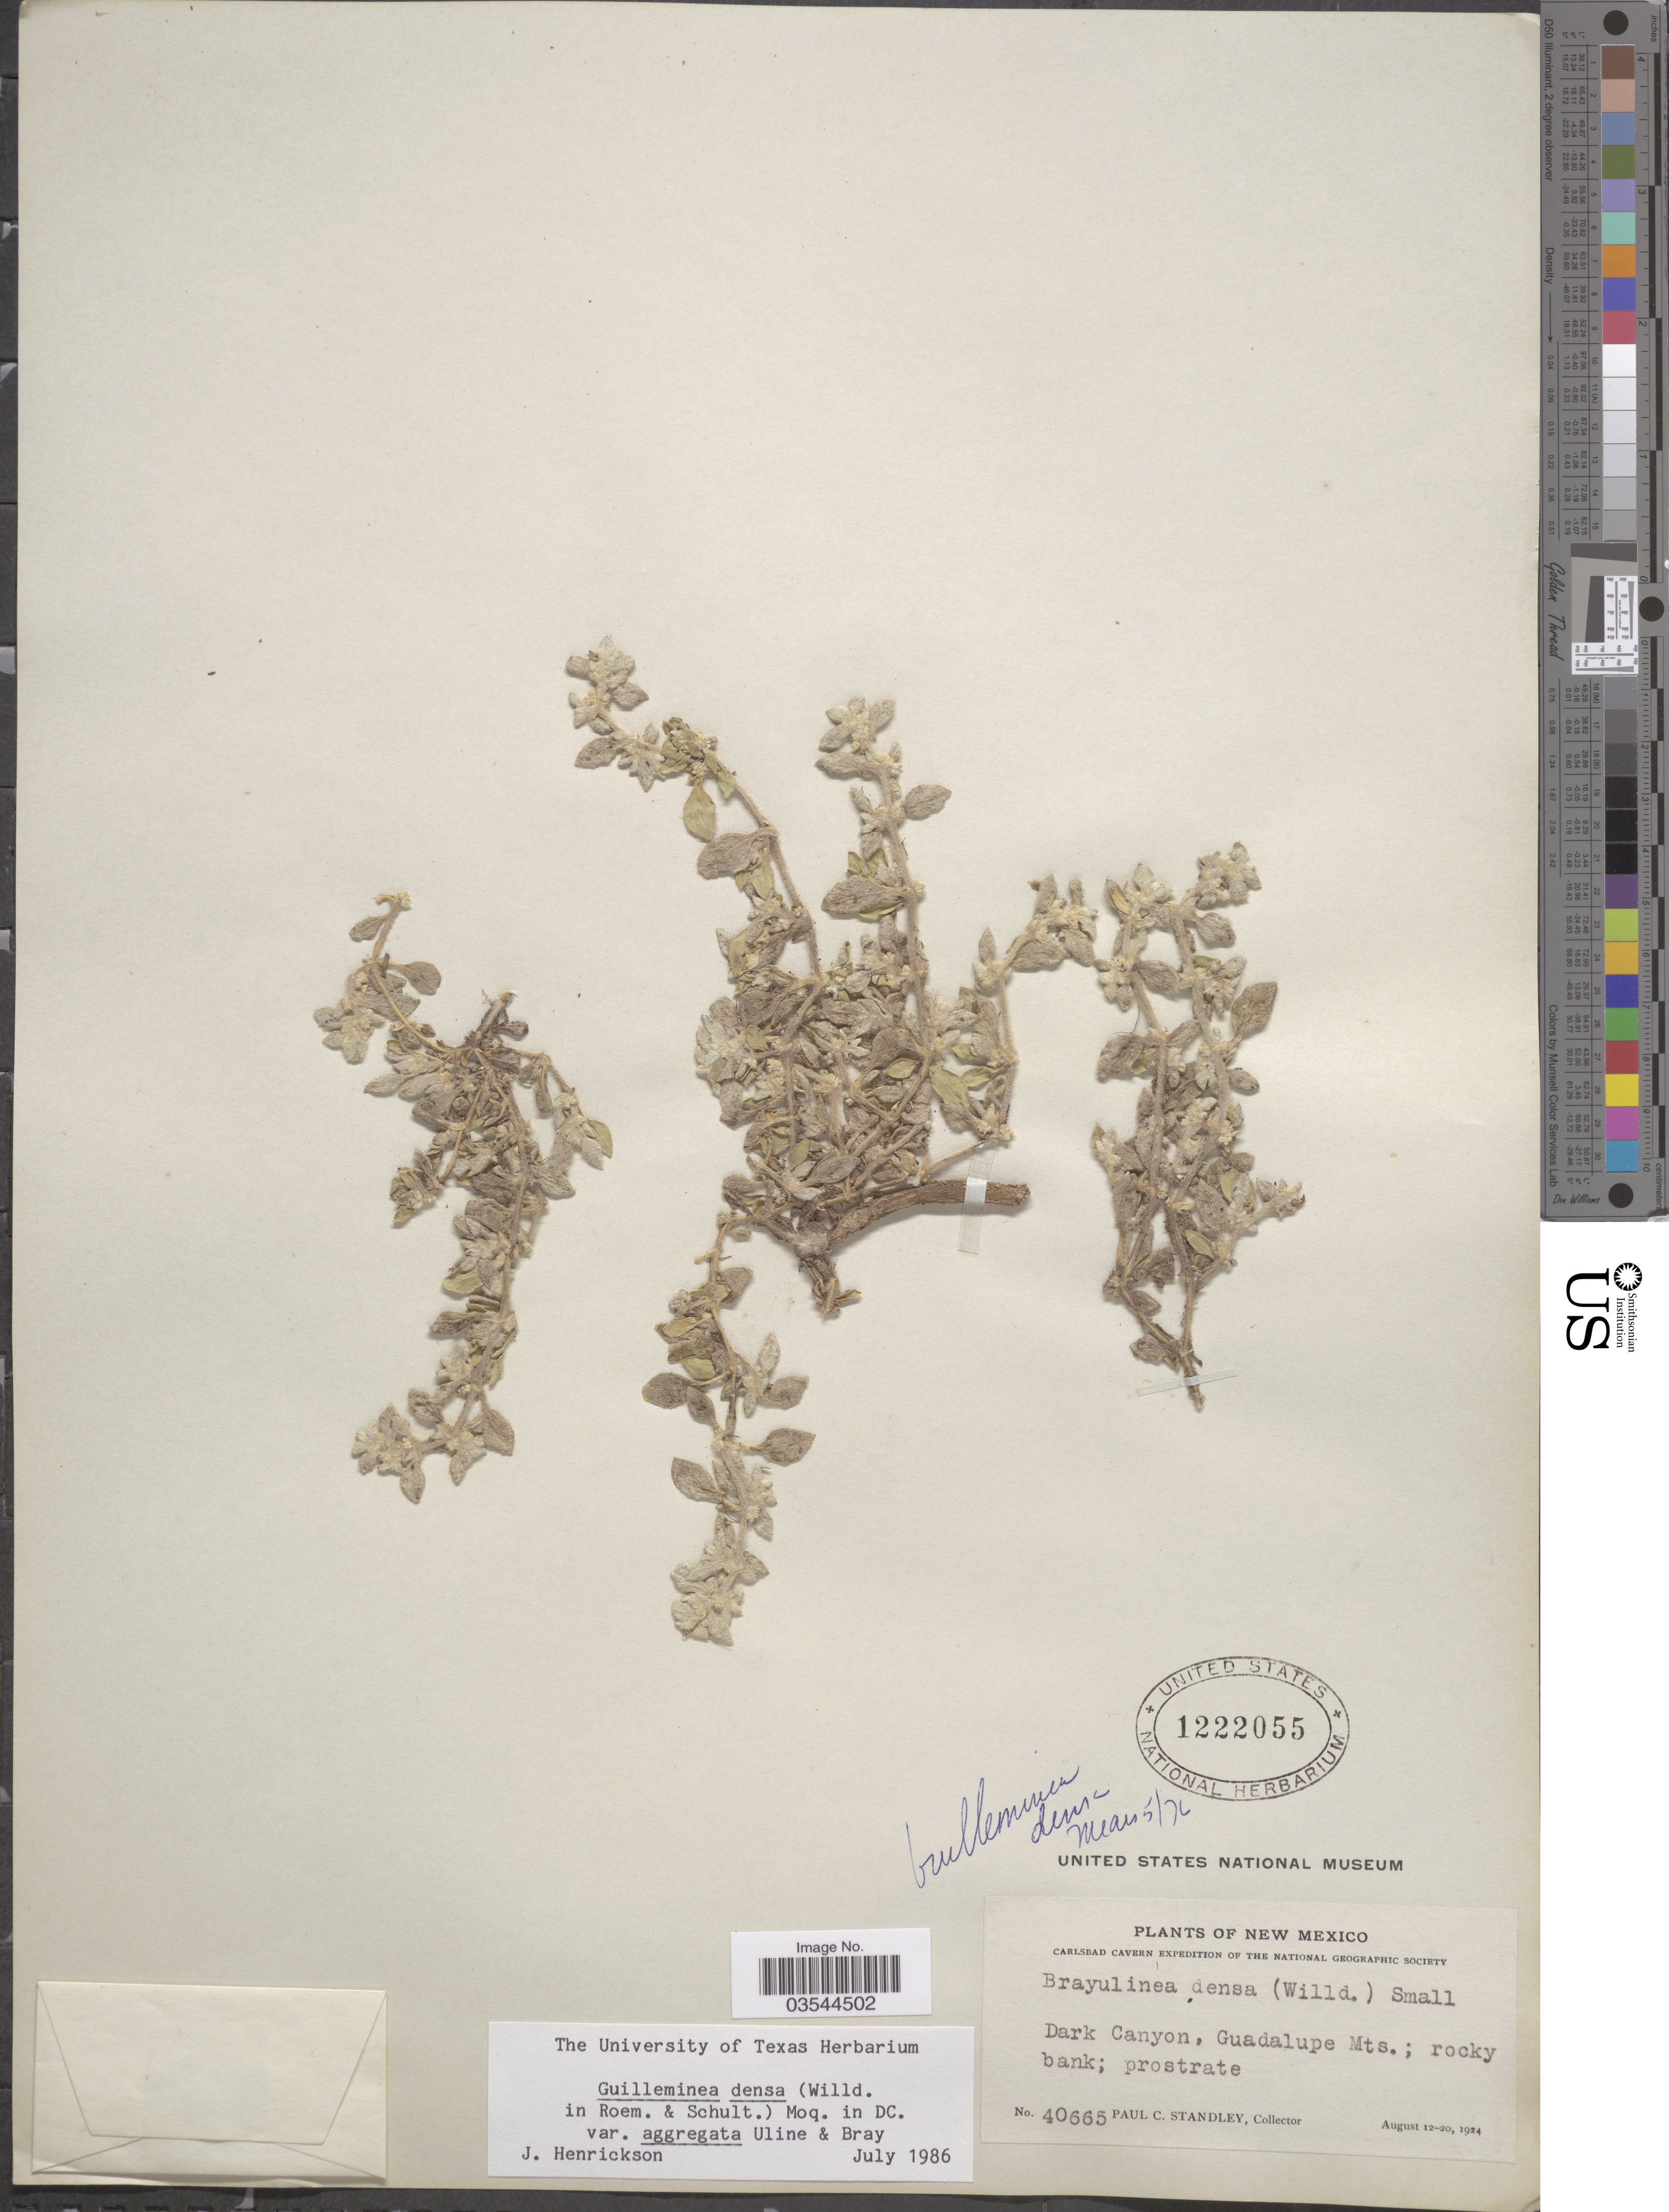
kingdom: Plantae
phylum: Tracheophyta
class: Magnoliopsida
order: Caryophyllales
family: Amaranthaceae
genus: Guilleminea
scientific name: Guilleminea densa var. aggregata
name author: Uline & W.L. Bray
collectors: P. C. Standley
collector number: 40665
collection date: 1924-08-12/1924-08-20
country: United States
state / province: New Mexico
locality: Dark Canyon, Guadalupe Mts.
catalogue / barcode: US 1222055